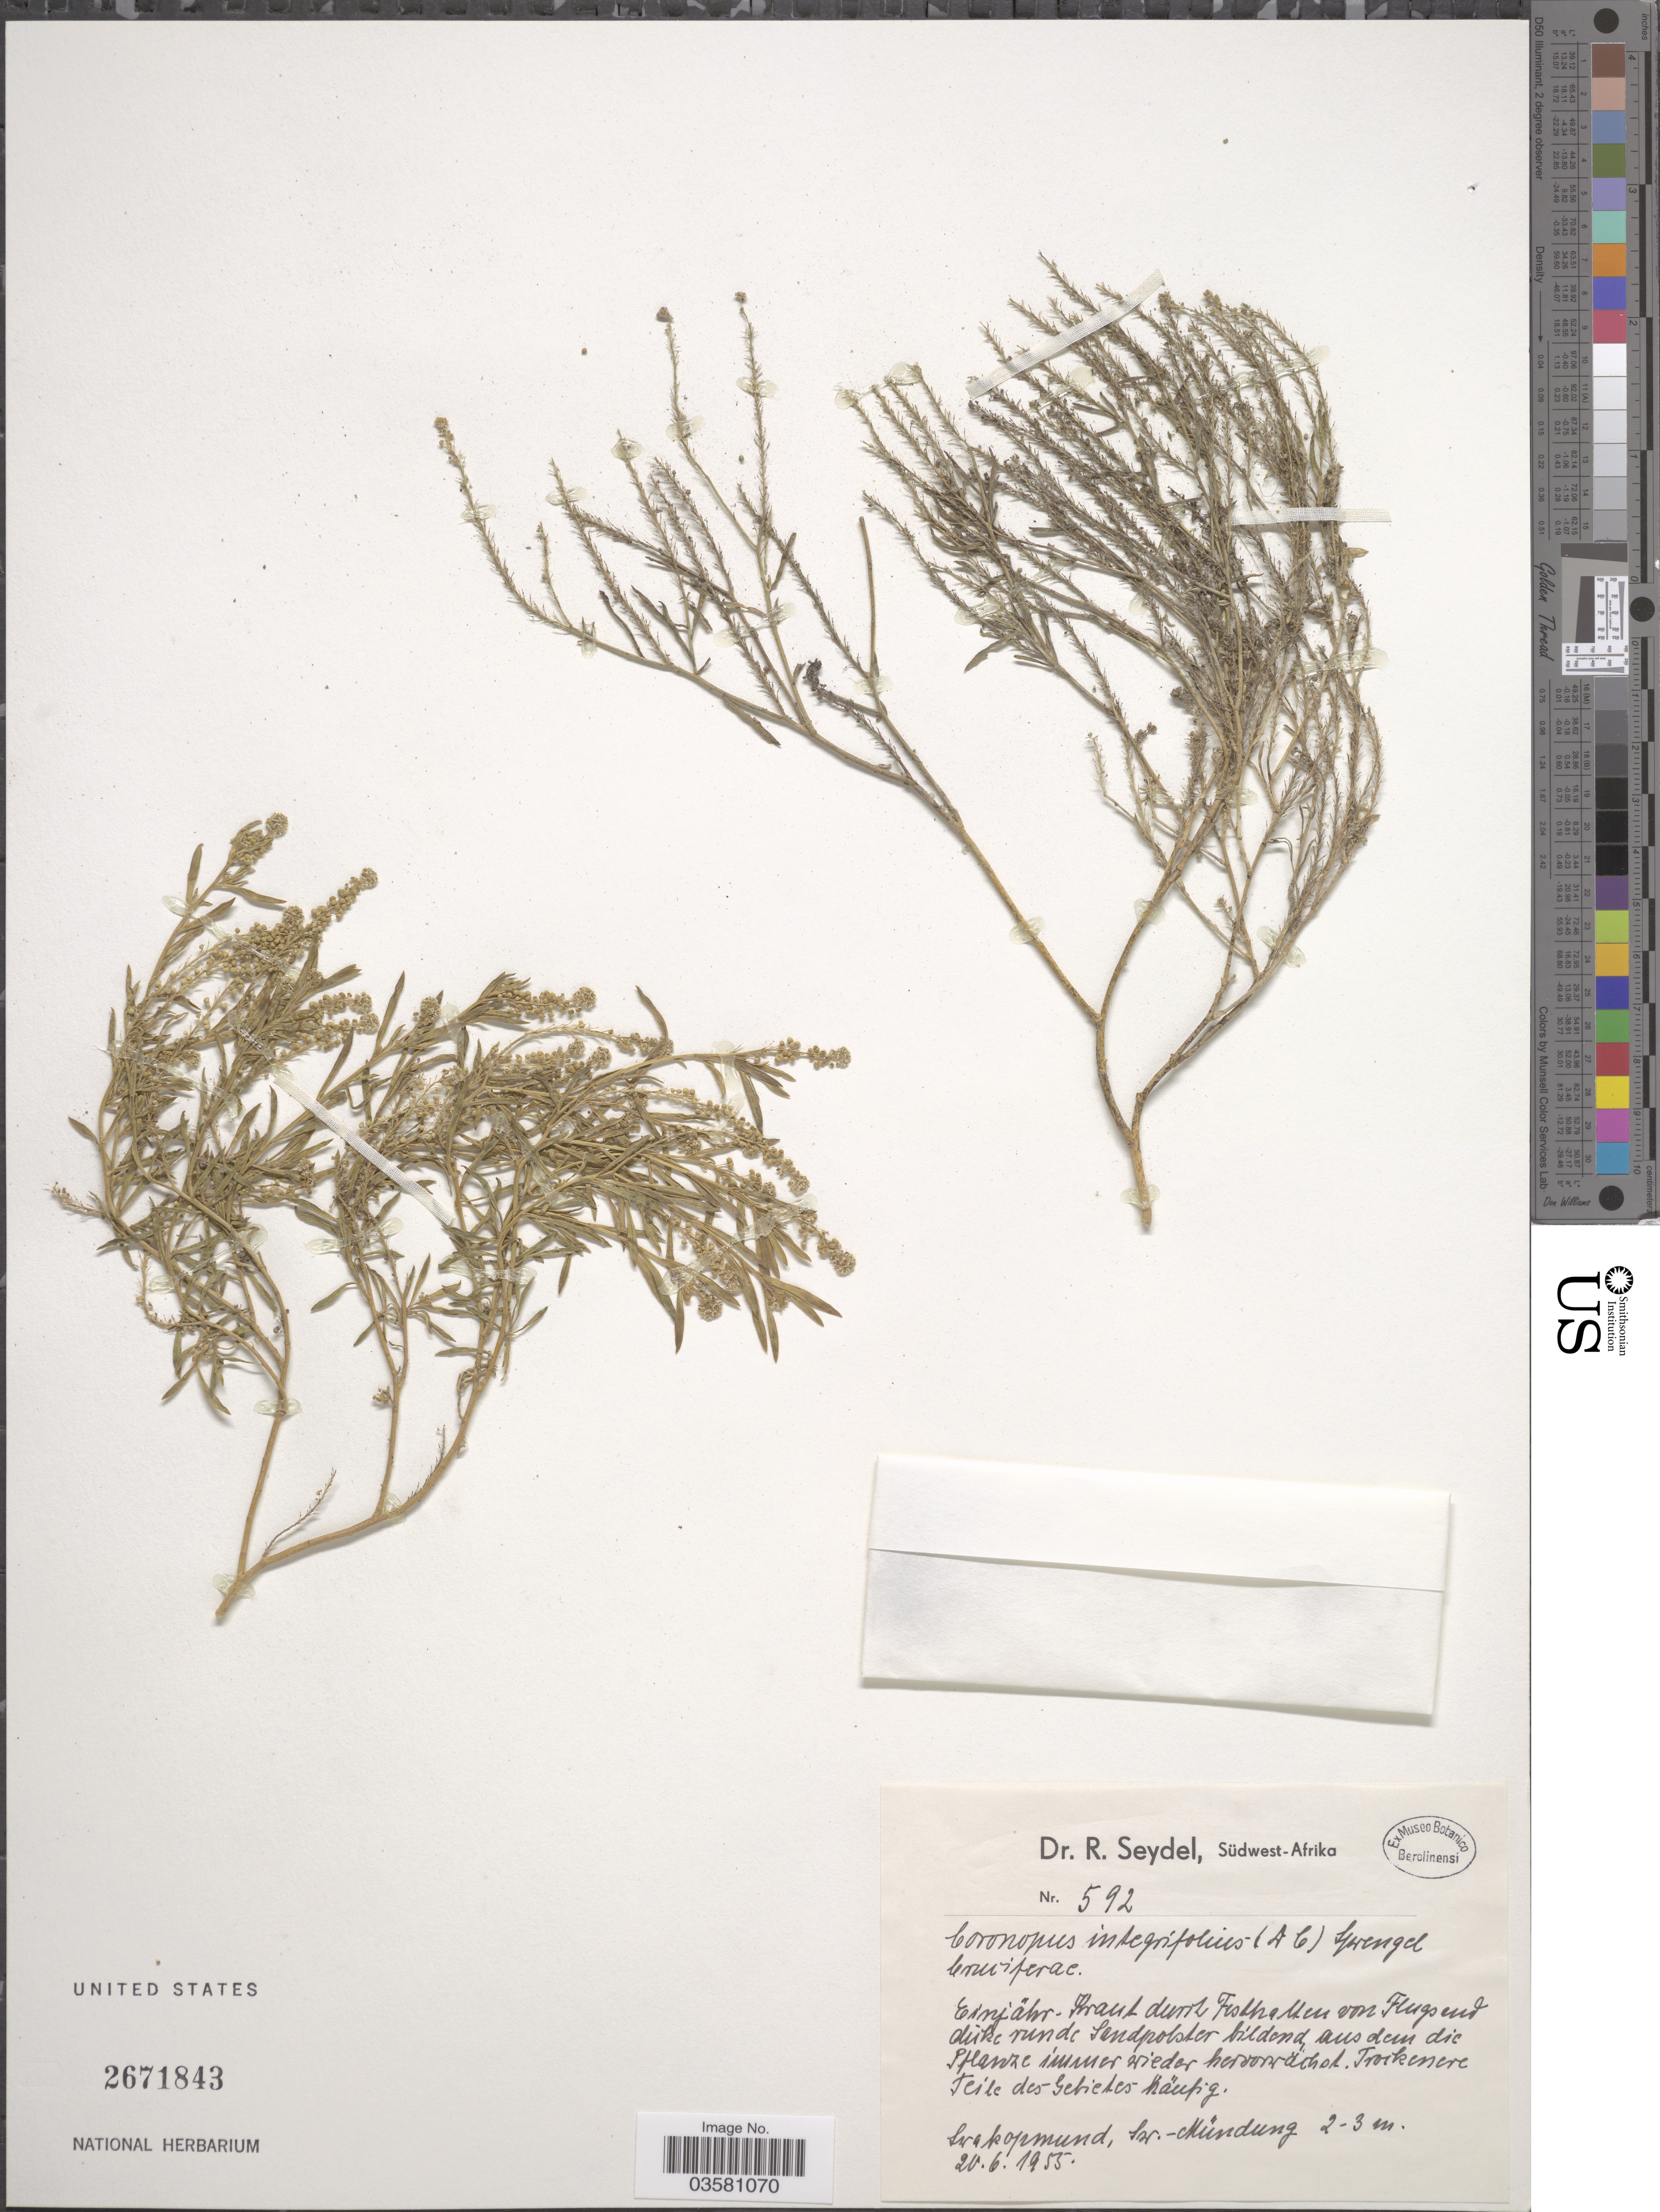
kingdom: Plantae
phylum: Tracheophyta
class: Magnoliopsida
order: Brassicales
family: Brassicaceae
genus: Lepidium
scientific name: Lepidium englerianum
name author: (Muschl.) Al-Shehbaz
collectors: R. Seydel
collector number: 592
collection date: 1955-06-20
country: Namibia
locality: Südwest-Afrika. Swakopmund, Sw.-Mündung.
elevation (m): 2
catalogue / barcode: US 2671843